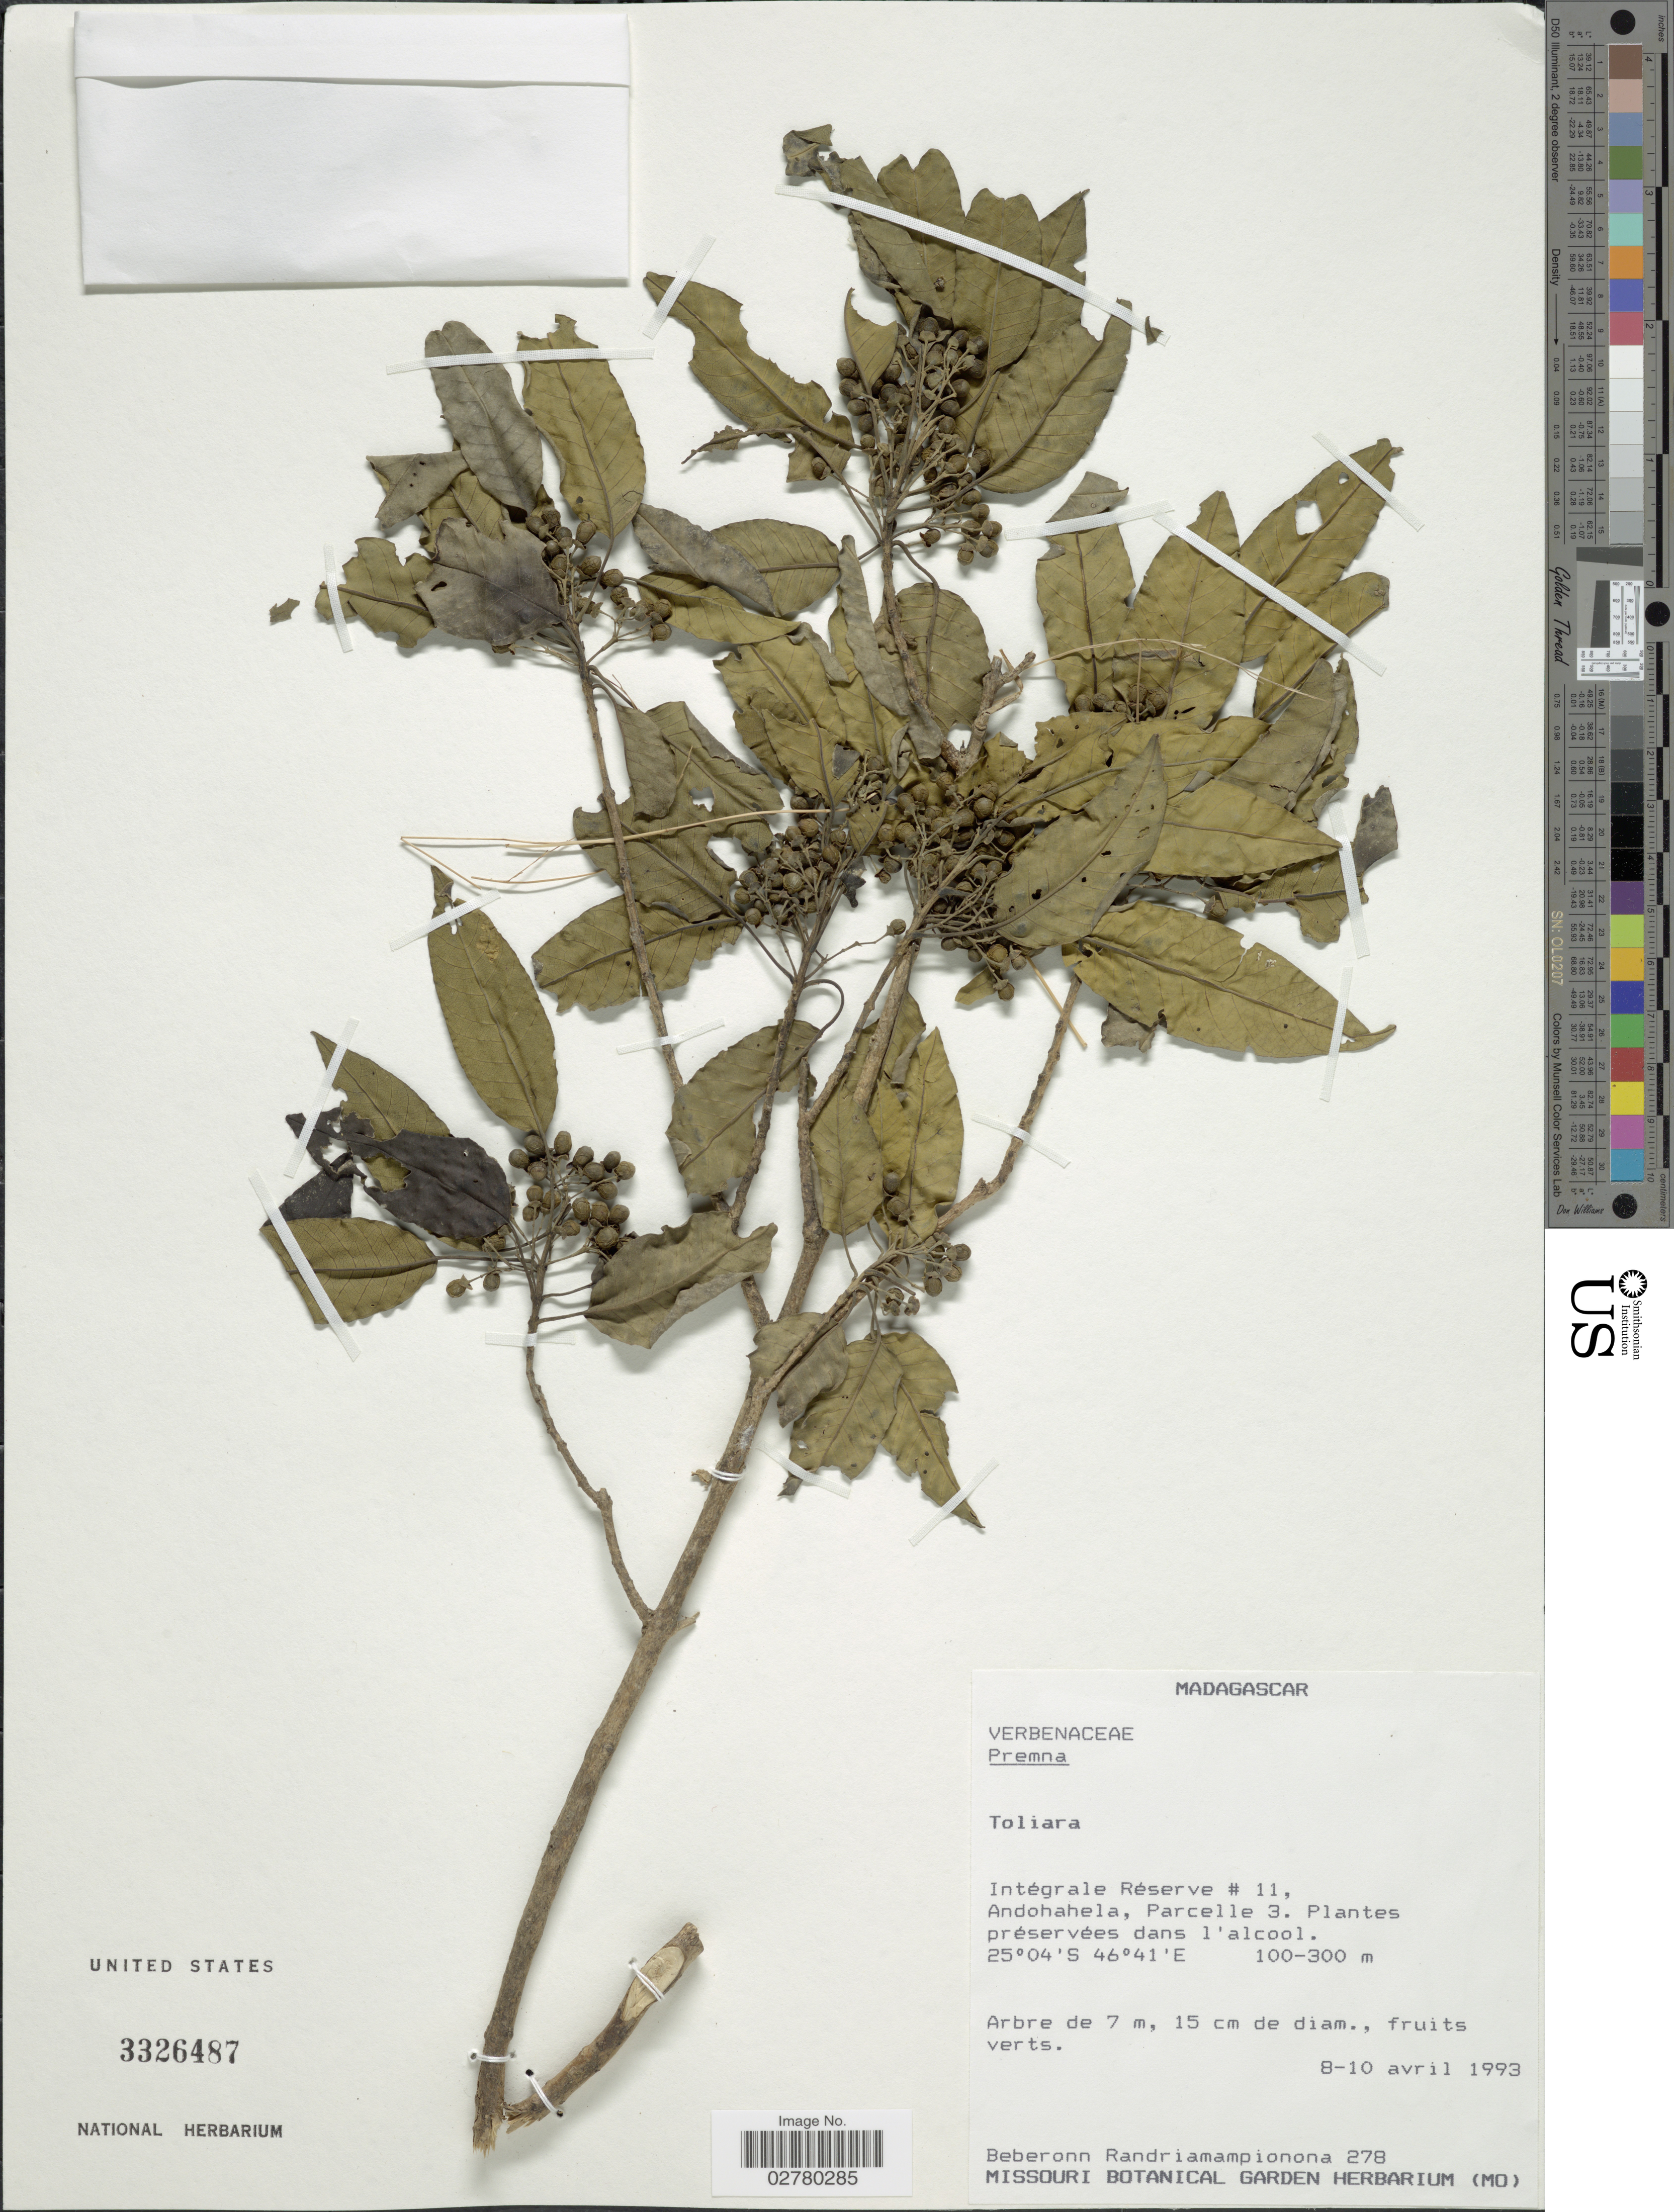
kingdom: Plantae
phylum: Tracheophyta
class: Magnoliopsida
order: Lamiales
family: Lamiaceae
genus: Premna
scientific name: Premna sp.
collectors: B. Randriamampionona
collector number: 278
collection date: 1993-04-08/1993-04-10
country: Madagascar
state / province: Anosy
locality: Intégrale Réserve #11, Andohahela, Parcelle 3.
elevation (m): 100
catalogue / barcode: US 3326487